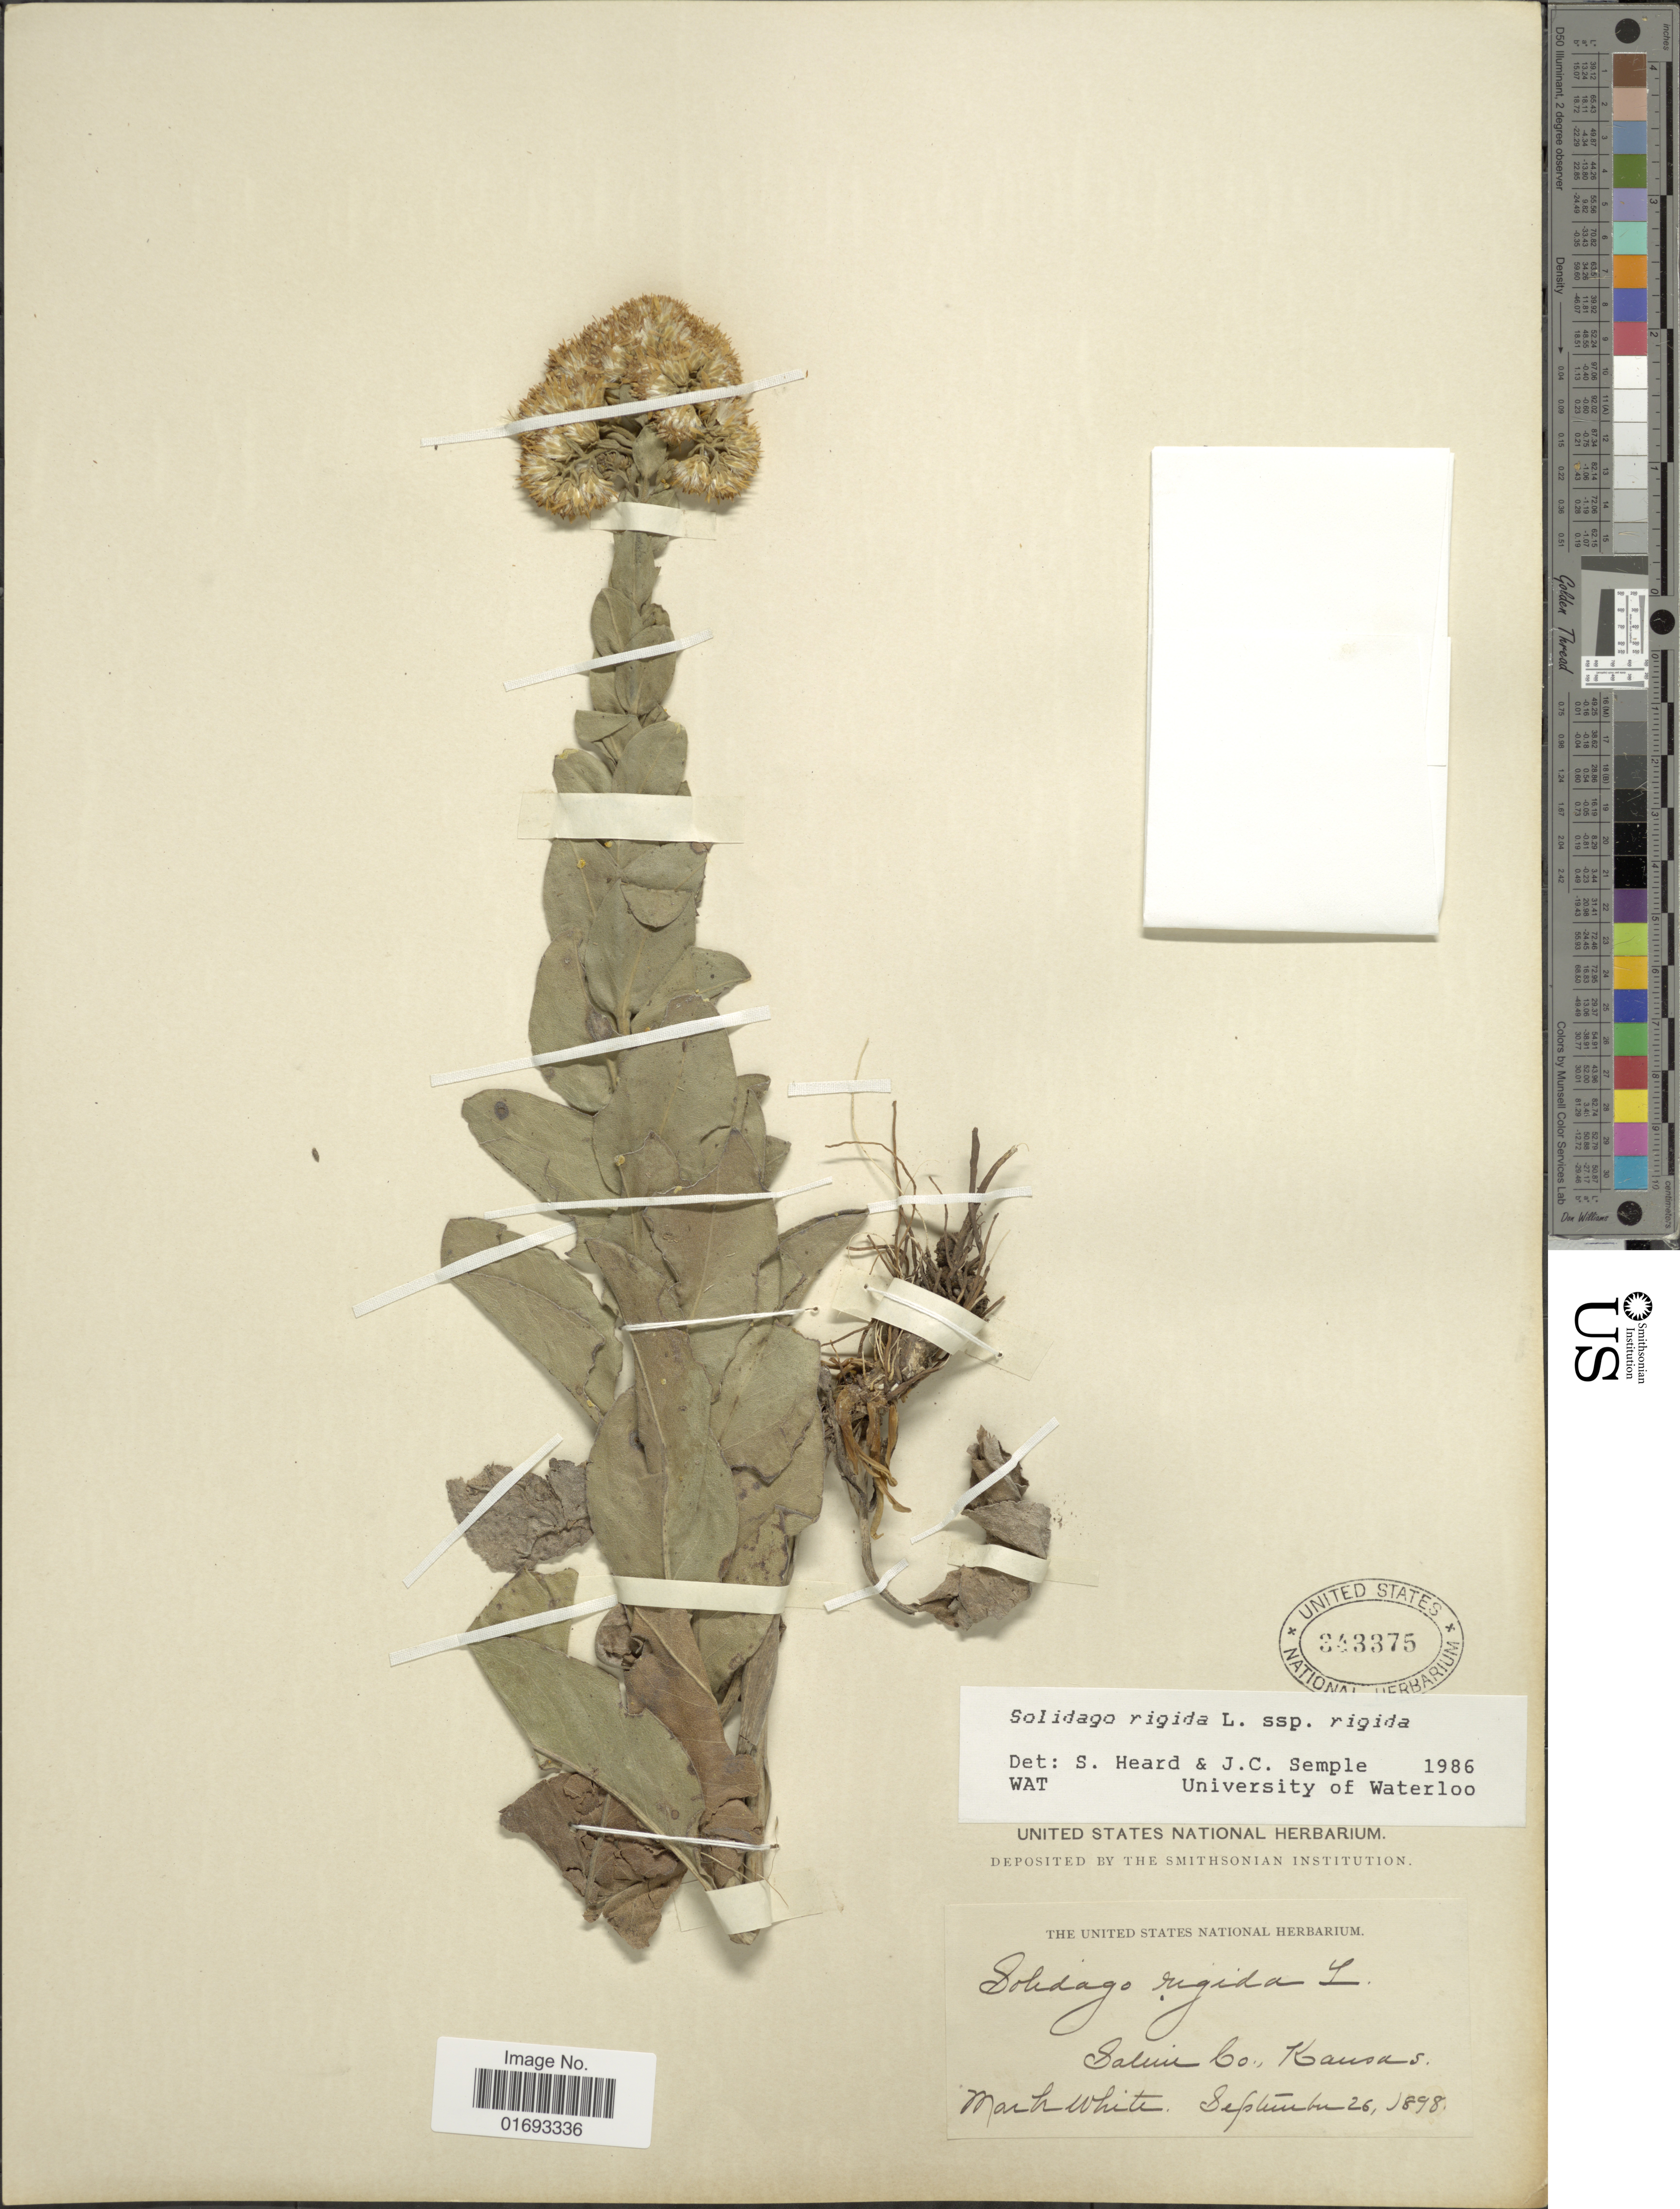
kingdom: Plantae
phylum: Tracheophyta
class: Magnoliopsida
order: Asterales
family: Asteraceae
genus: Oligoneuron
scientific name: Oligoneuron rigidum var. rigidum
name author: (L.) Small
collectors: M. White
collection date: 1898-09-26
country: United States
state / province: Kansas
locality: Saline Co.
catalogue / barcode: US 343375